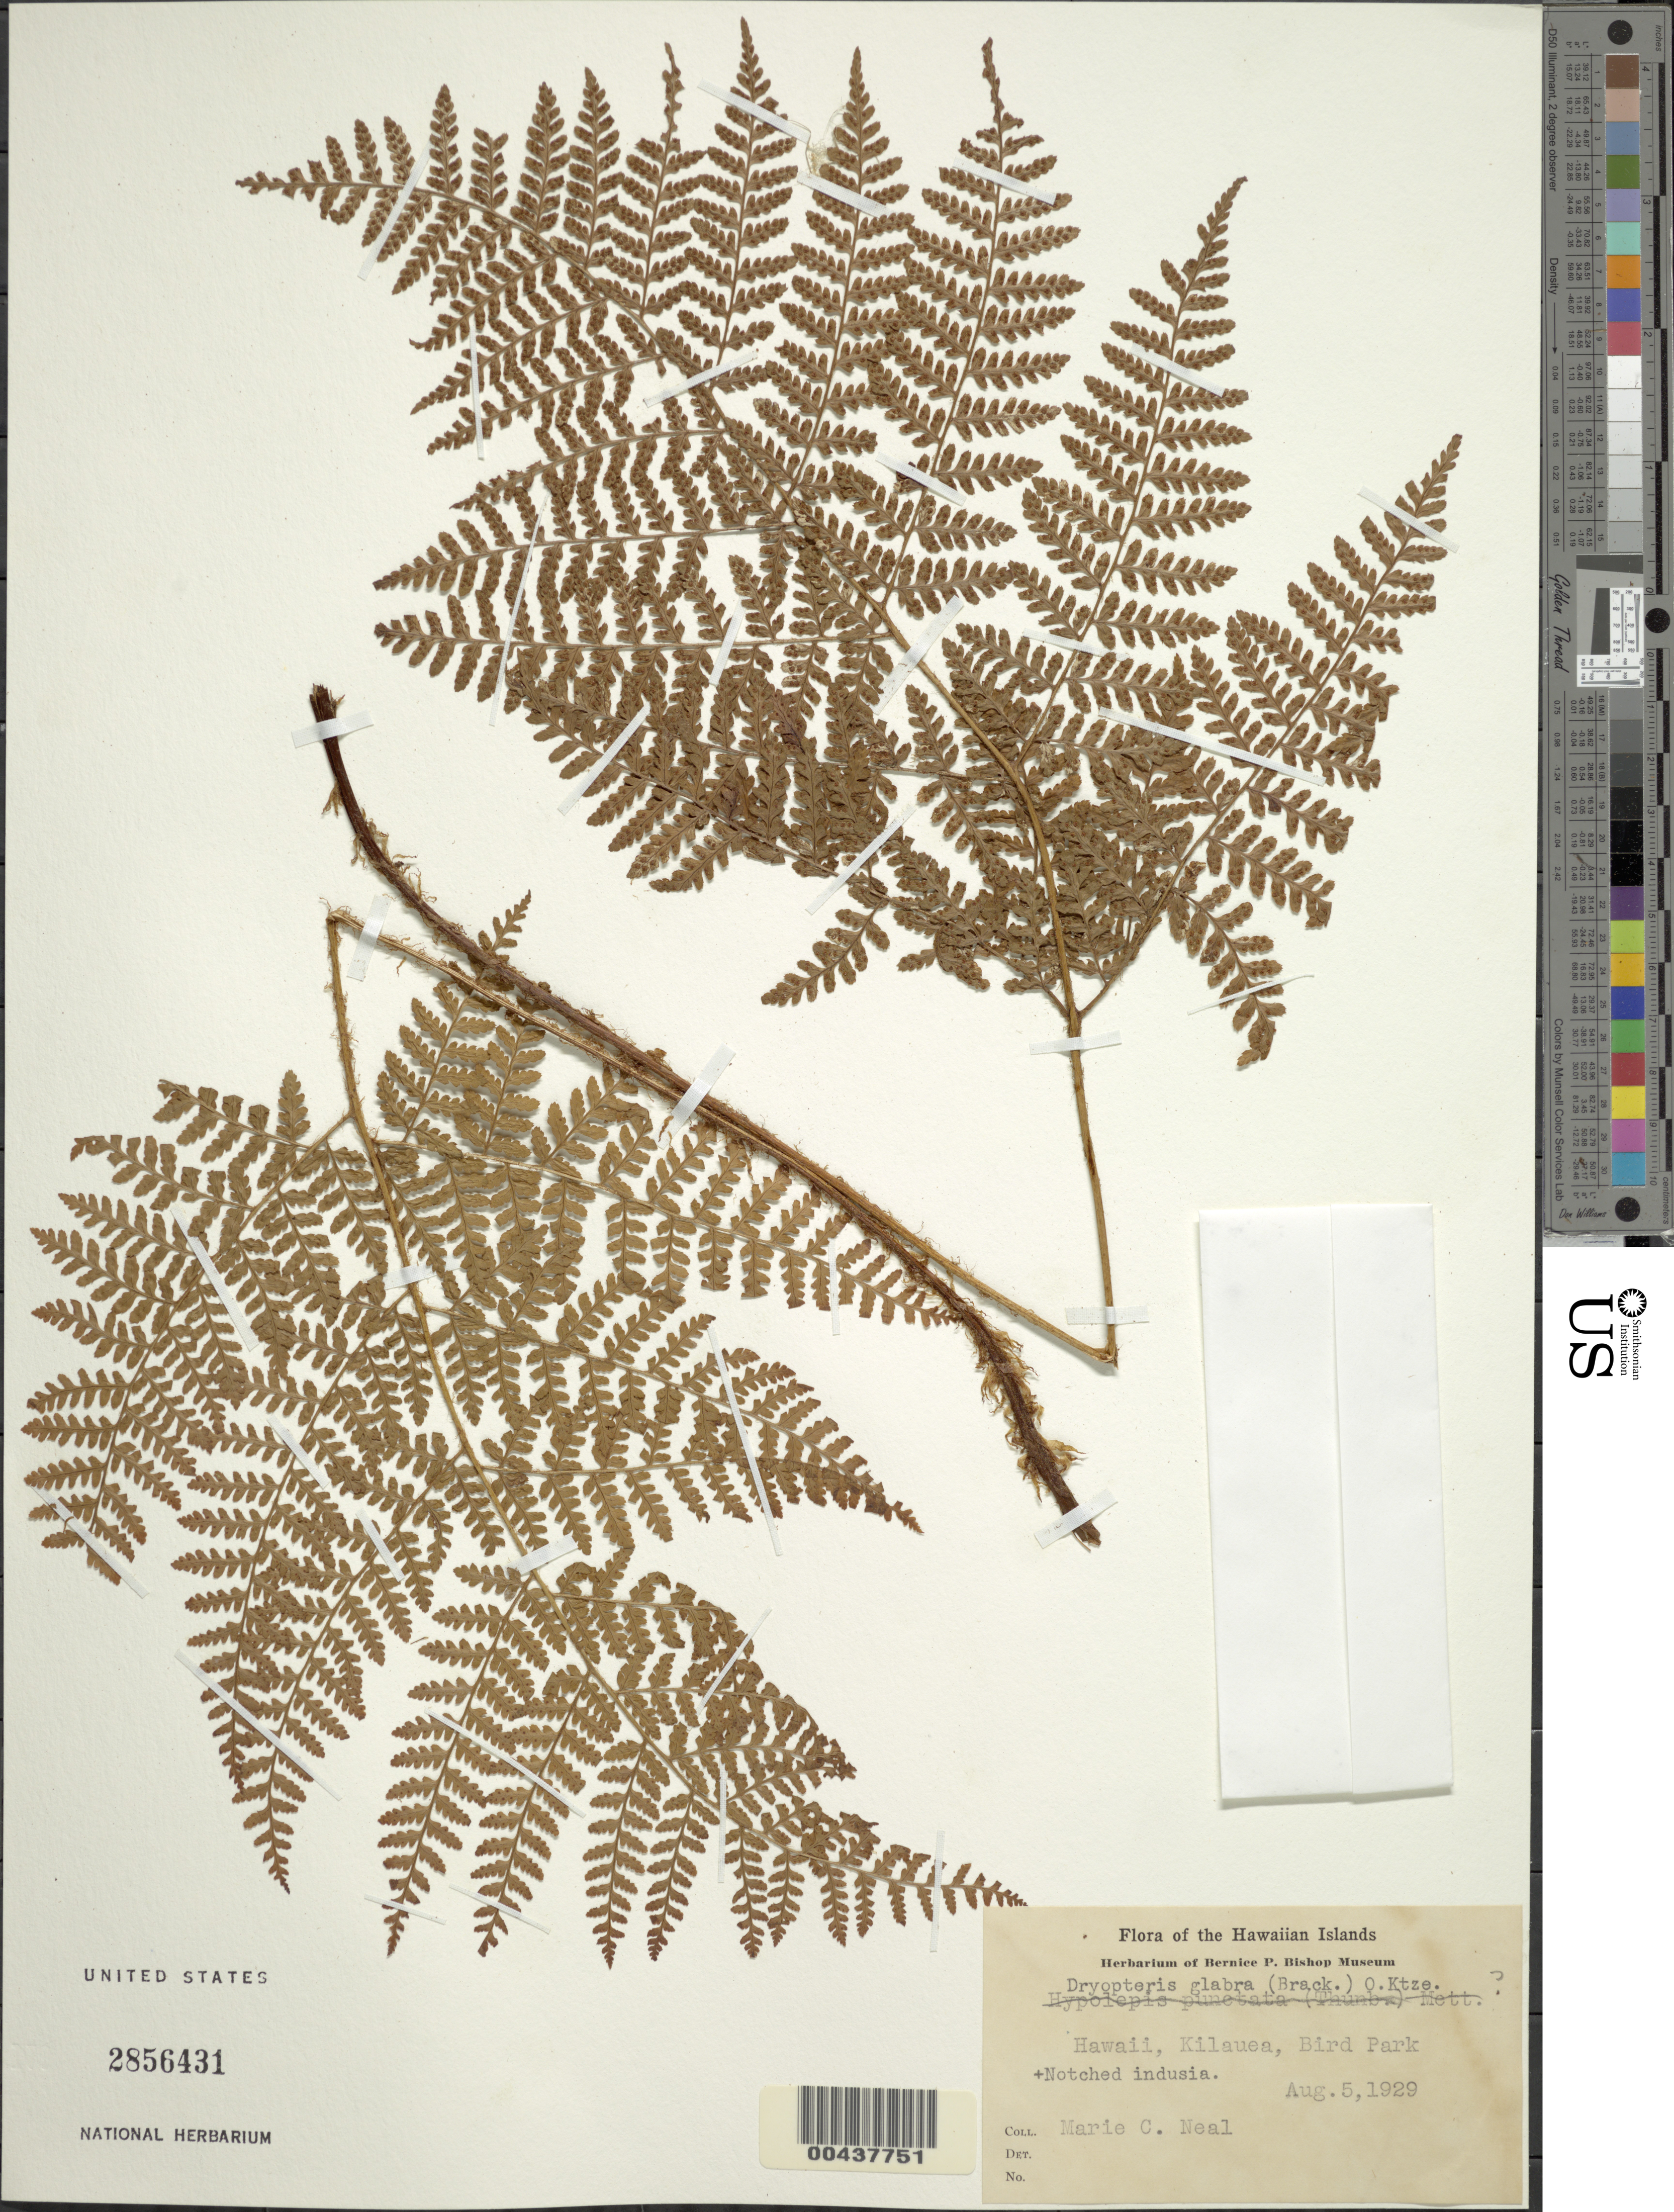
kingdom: Plantae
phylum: Tracheophyta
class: Polypodiopsida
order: Polypodiales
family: Dryopteridaceae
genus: Dryopteris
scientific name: Dryopteris glabra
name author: (Brack.) Kuntze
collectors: W. Ning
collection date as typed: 5 Aug 1929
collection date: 1929-08-05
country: United States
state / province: Hawaii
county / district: Hawaii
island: Hawaii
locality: Kilauea, Bird Park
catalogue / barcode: US 2856431